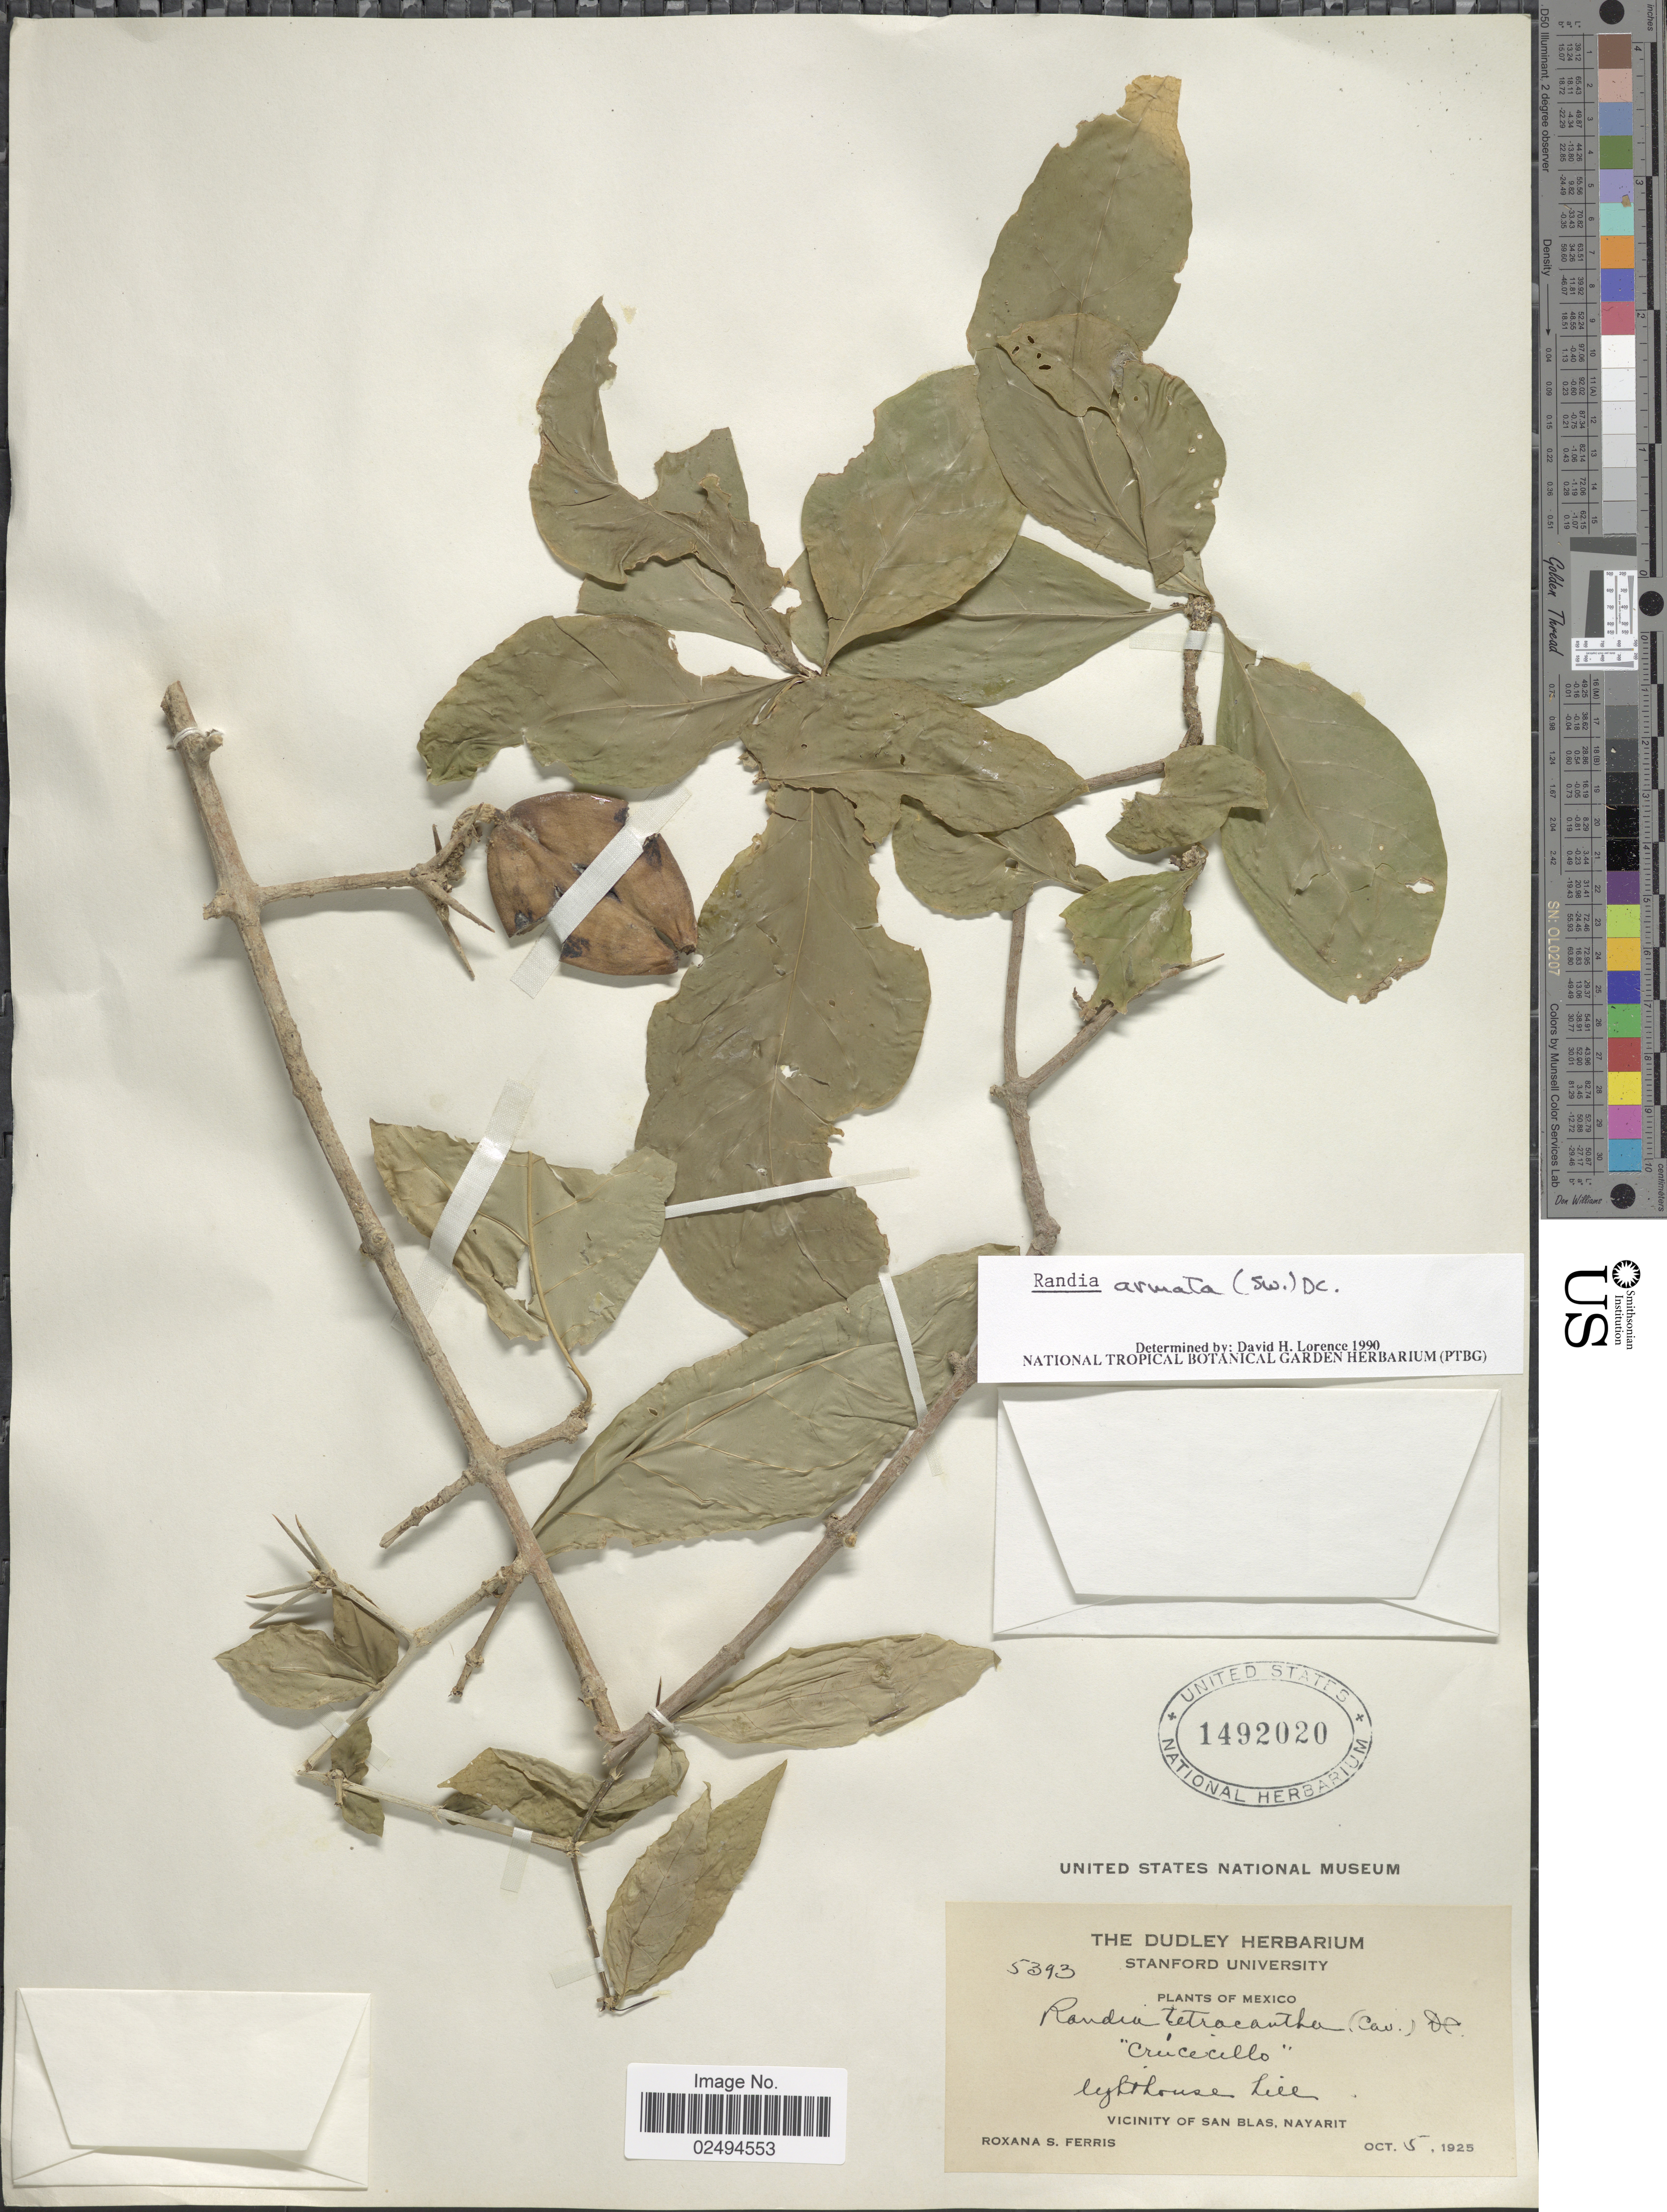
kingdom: Plantae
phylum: Tracheophyta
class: Magnoliopsida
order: Gentianales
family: Rubiaceae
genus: Randia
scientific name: Randia armata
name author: (Sw.) DC.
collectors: R. S. Ferris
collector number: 5393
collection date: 1925-10-05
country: Mexico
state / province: Nayarit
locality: Lighthouse hill. Vicinity of San Blas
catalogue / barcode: US 1492020